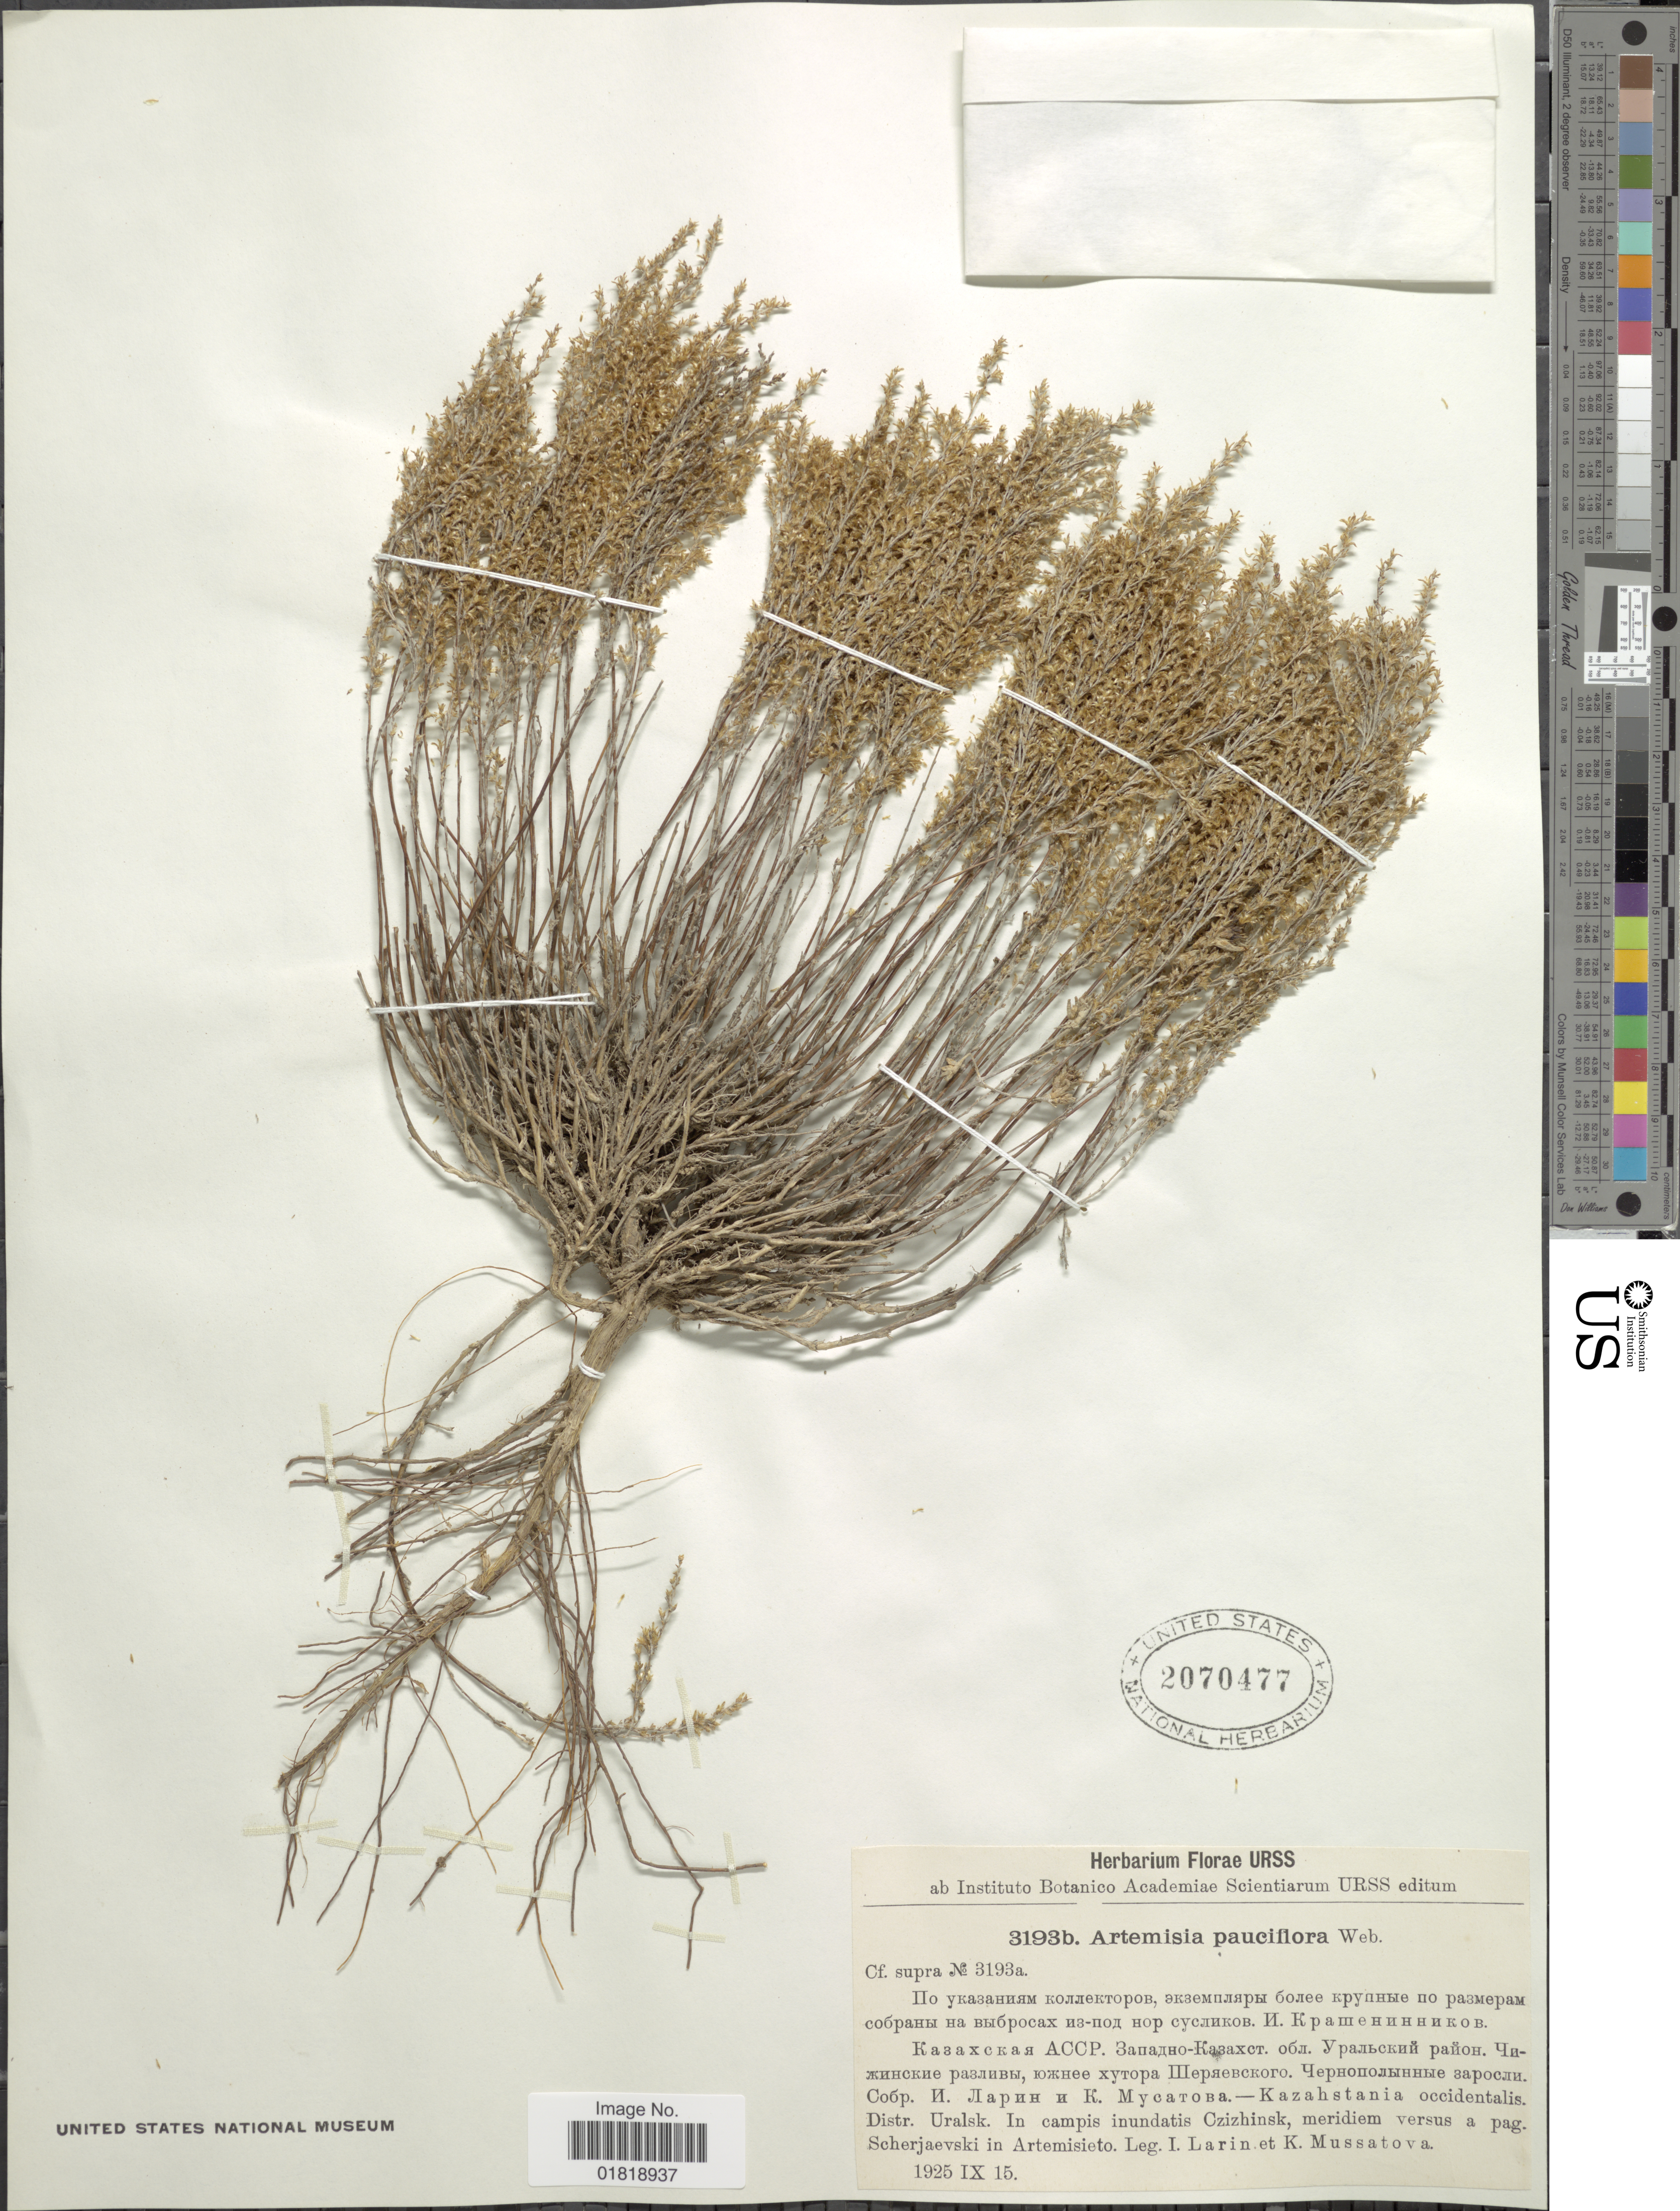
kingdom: Plantae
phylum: Tracheophyta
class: Magnoliopsida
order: Asterales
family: Asteraceae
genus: Artemisia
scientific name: Artemisia pauciflora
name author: G.H. Weber ex Stechm.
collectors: I. Larin & K. Mussatova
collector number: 3193b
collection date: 1925-09-15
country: Kazakhstan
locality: Kazahstania occidentalis, Distr. Uralsk, in campis inundatis Czizhinsk, meridiem verus a pag. Scherjaevski in Artemisieto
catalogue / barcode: US 2070477